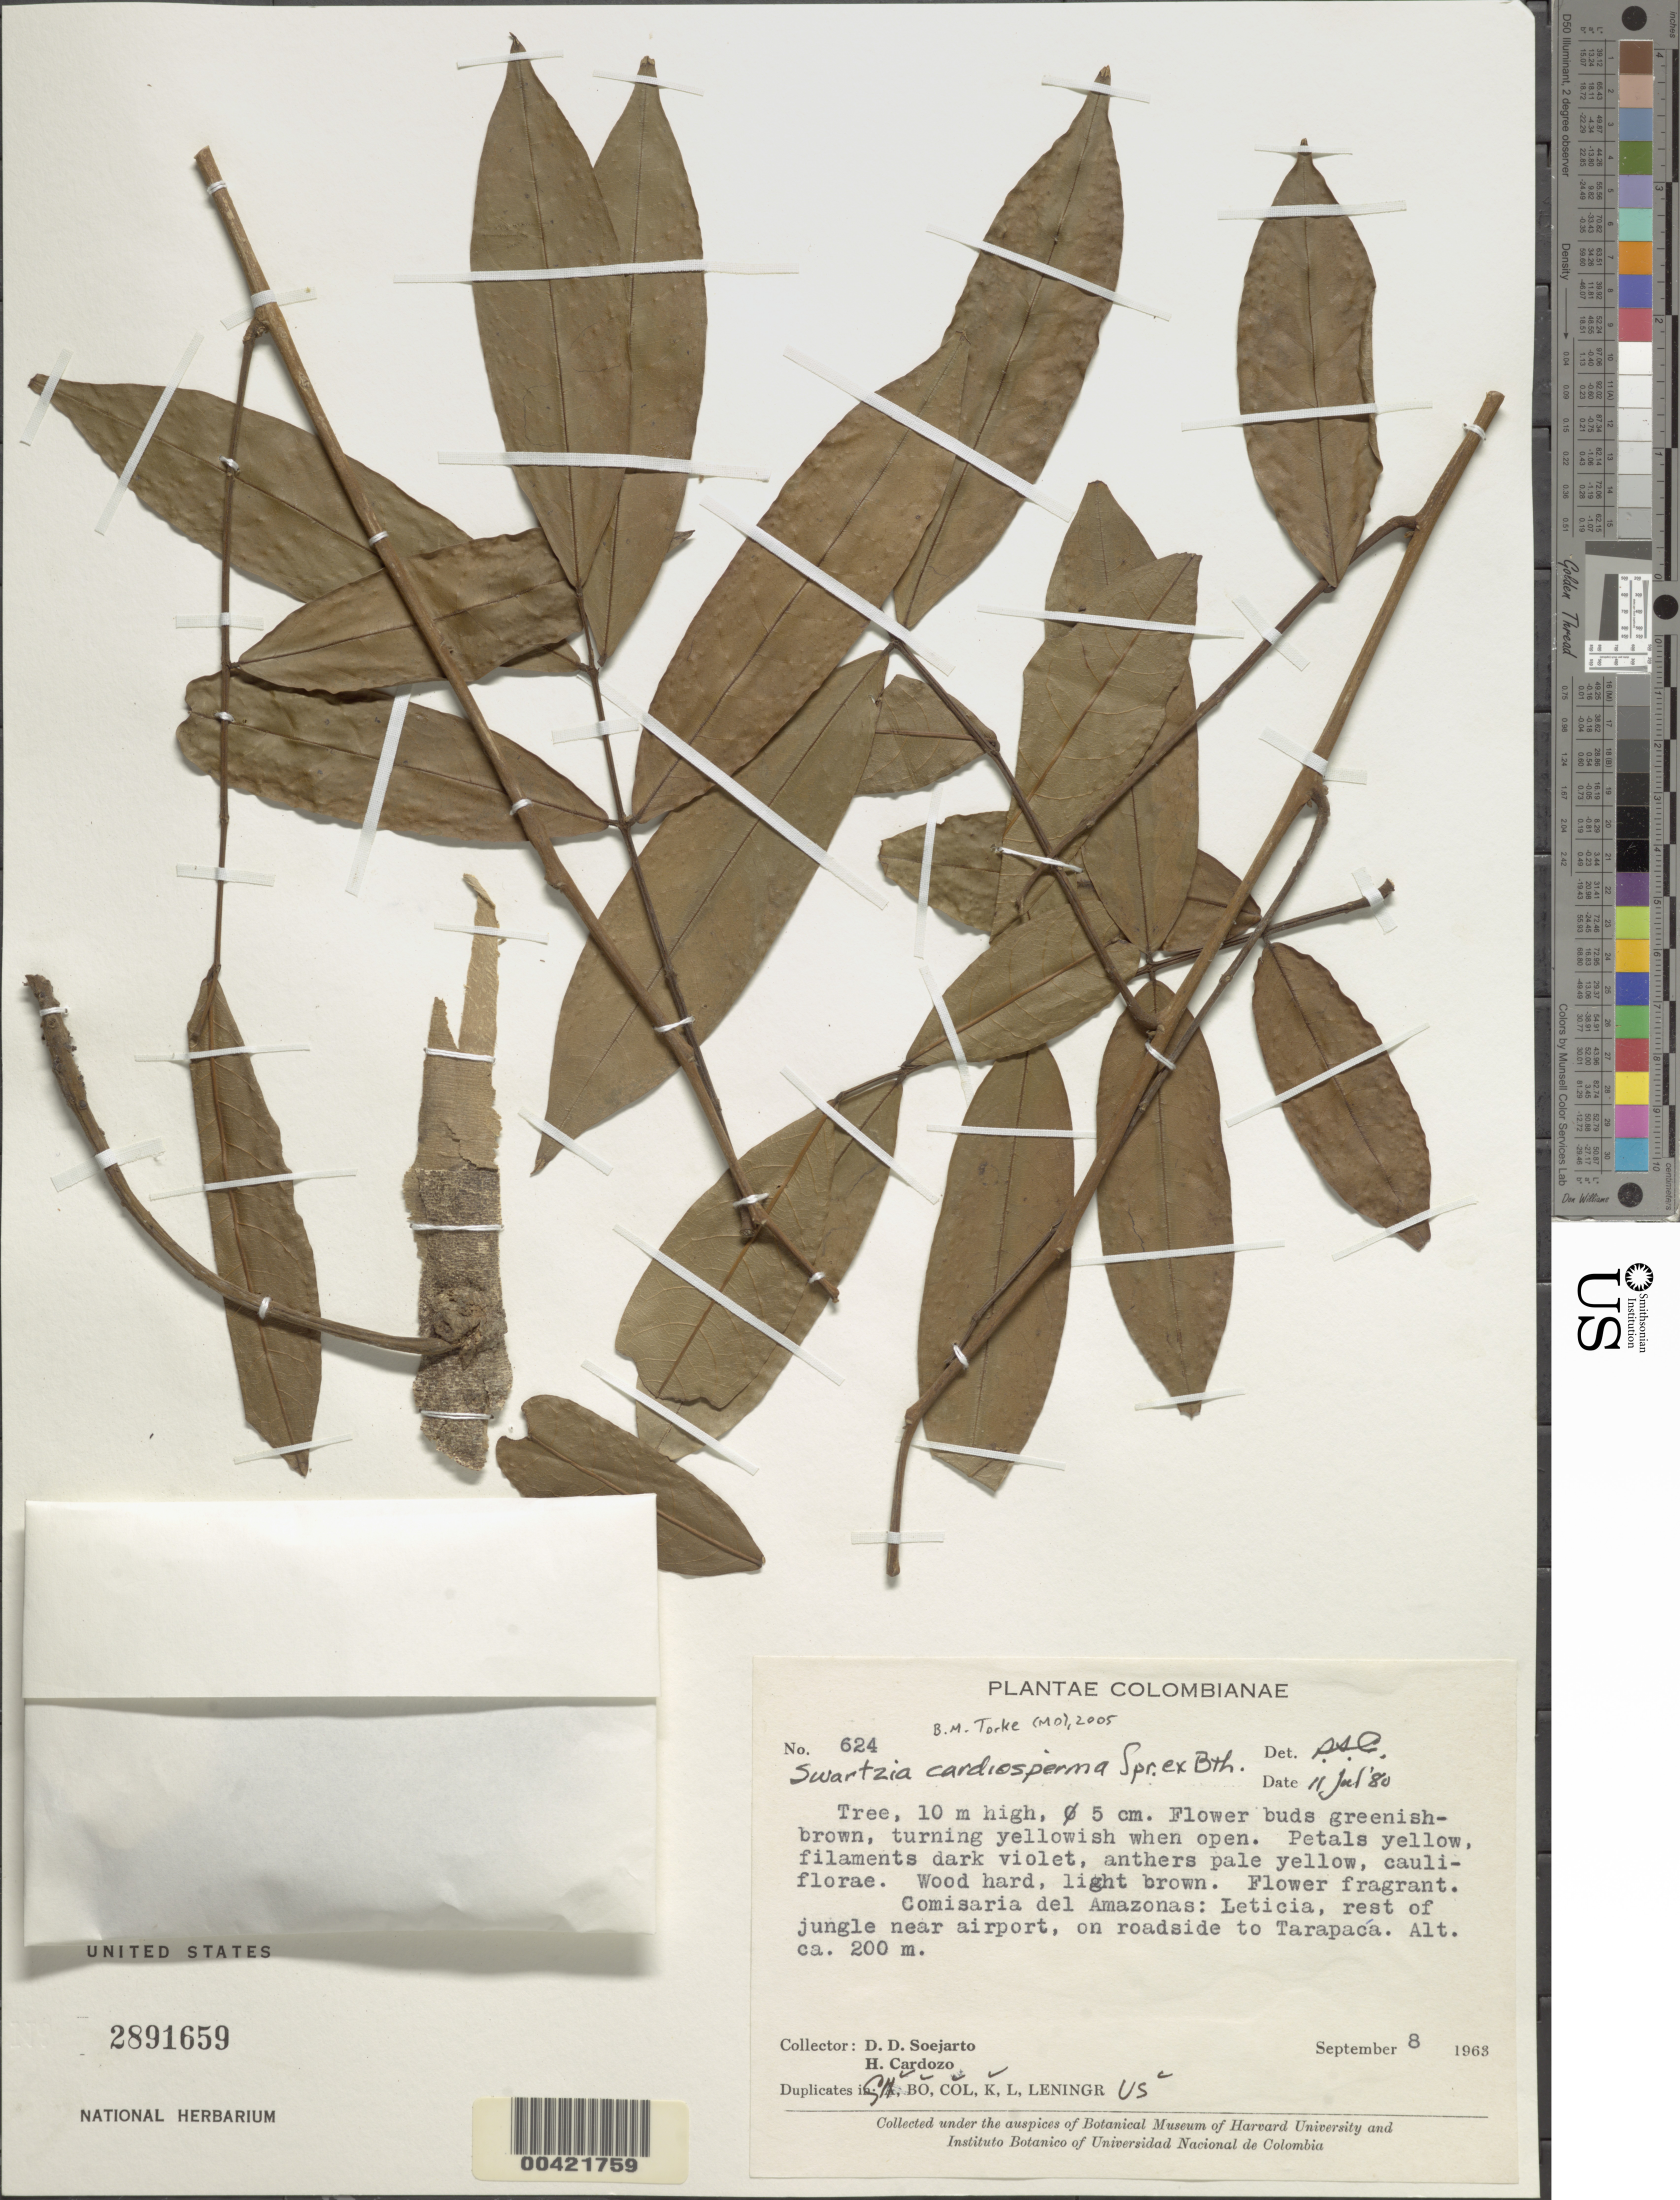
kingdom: Plantae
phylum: Tracheophyta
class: Magnoliopsida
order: Fabales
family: Fabaceae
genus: Swartzia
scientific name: Swartzia cardiosperma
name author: Spruce ex Benth.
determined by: Cowan, R. S.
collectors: D. D. Soejarto & H. Cardozo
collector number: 624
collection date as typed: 08 Sep 1963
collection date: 1963-09-08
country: Colombia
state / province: Amazônas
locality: Leticia; roadside to Tarapacá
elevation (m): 61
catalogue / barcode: US 2891659